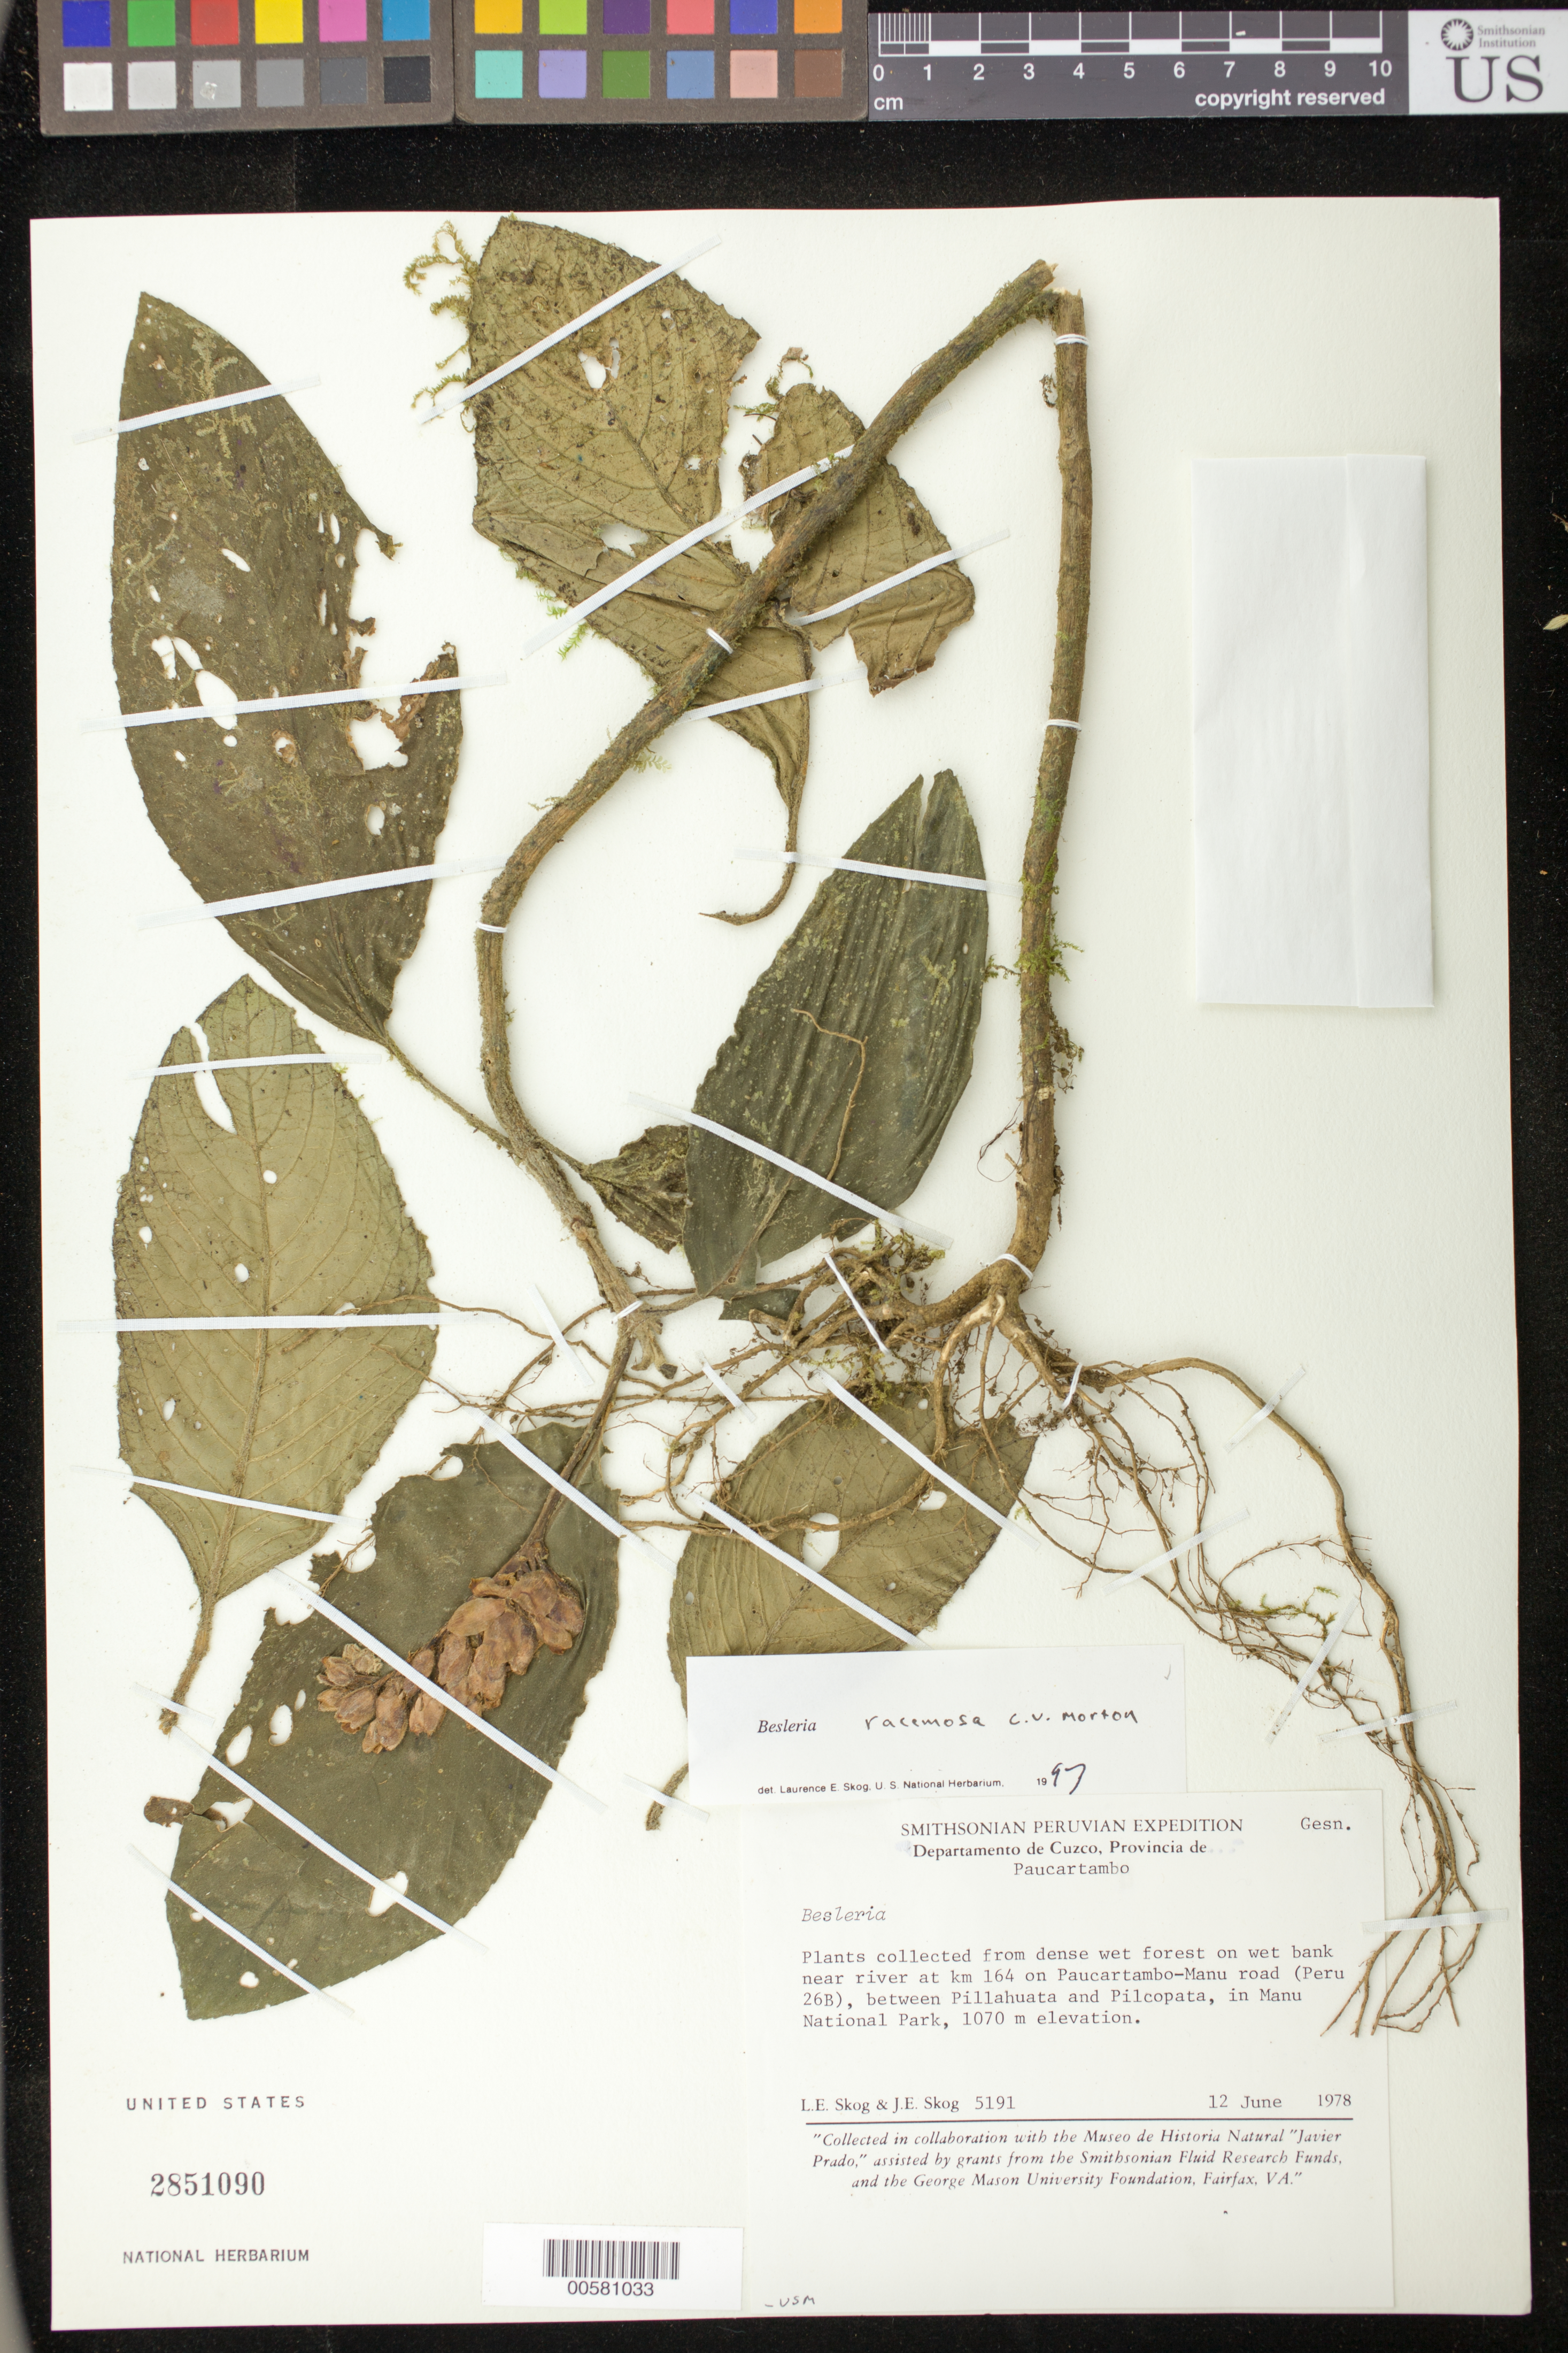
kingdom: Plantae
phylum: Tracheophyta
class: Magnoliopsida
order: Lamiales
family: Gesneriaceae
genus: Besleria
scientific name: Besleria racemosa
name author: C.V. Morton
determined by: Skog, Laurence E.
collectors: L. E. Skog & J. E. Skog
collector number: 5191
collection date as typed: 12 Jun 1978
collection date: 1978-06-12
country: Peru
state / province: Cusco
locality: Prov. Paucartambo; at km 164 on Paucartambo - Manu road (Peru 26B), between Pillahuata and Pilcopata, in Manu National Park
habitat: Dense wet forest on wet bank near river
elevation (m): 1070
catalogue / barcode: US 2851090